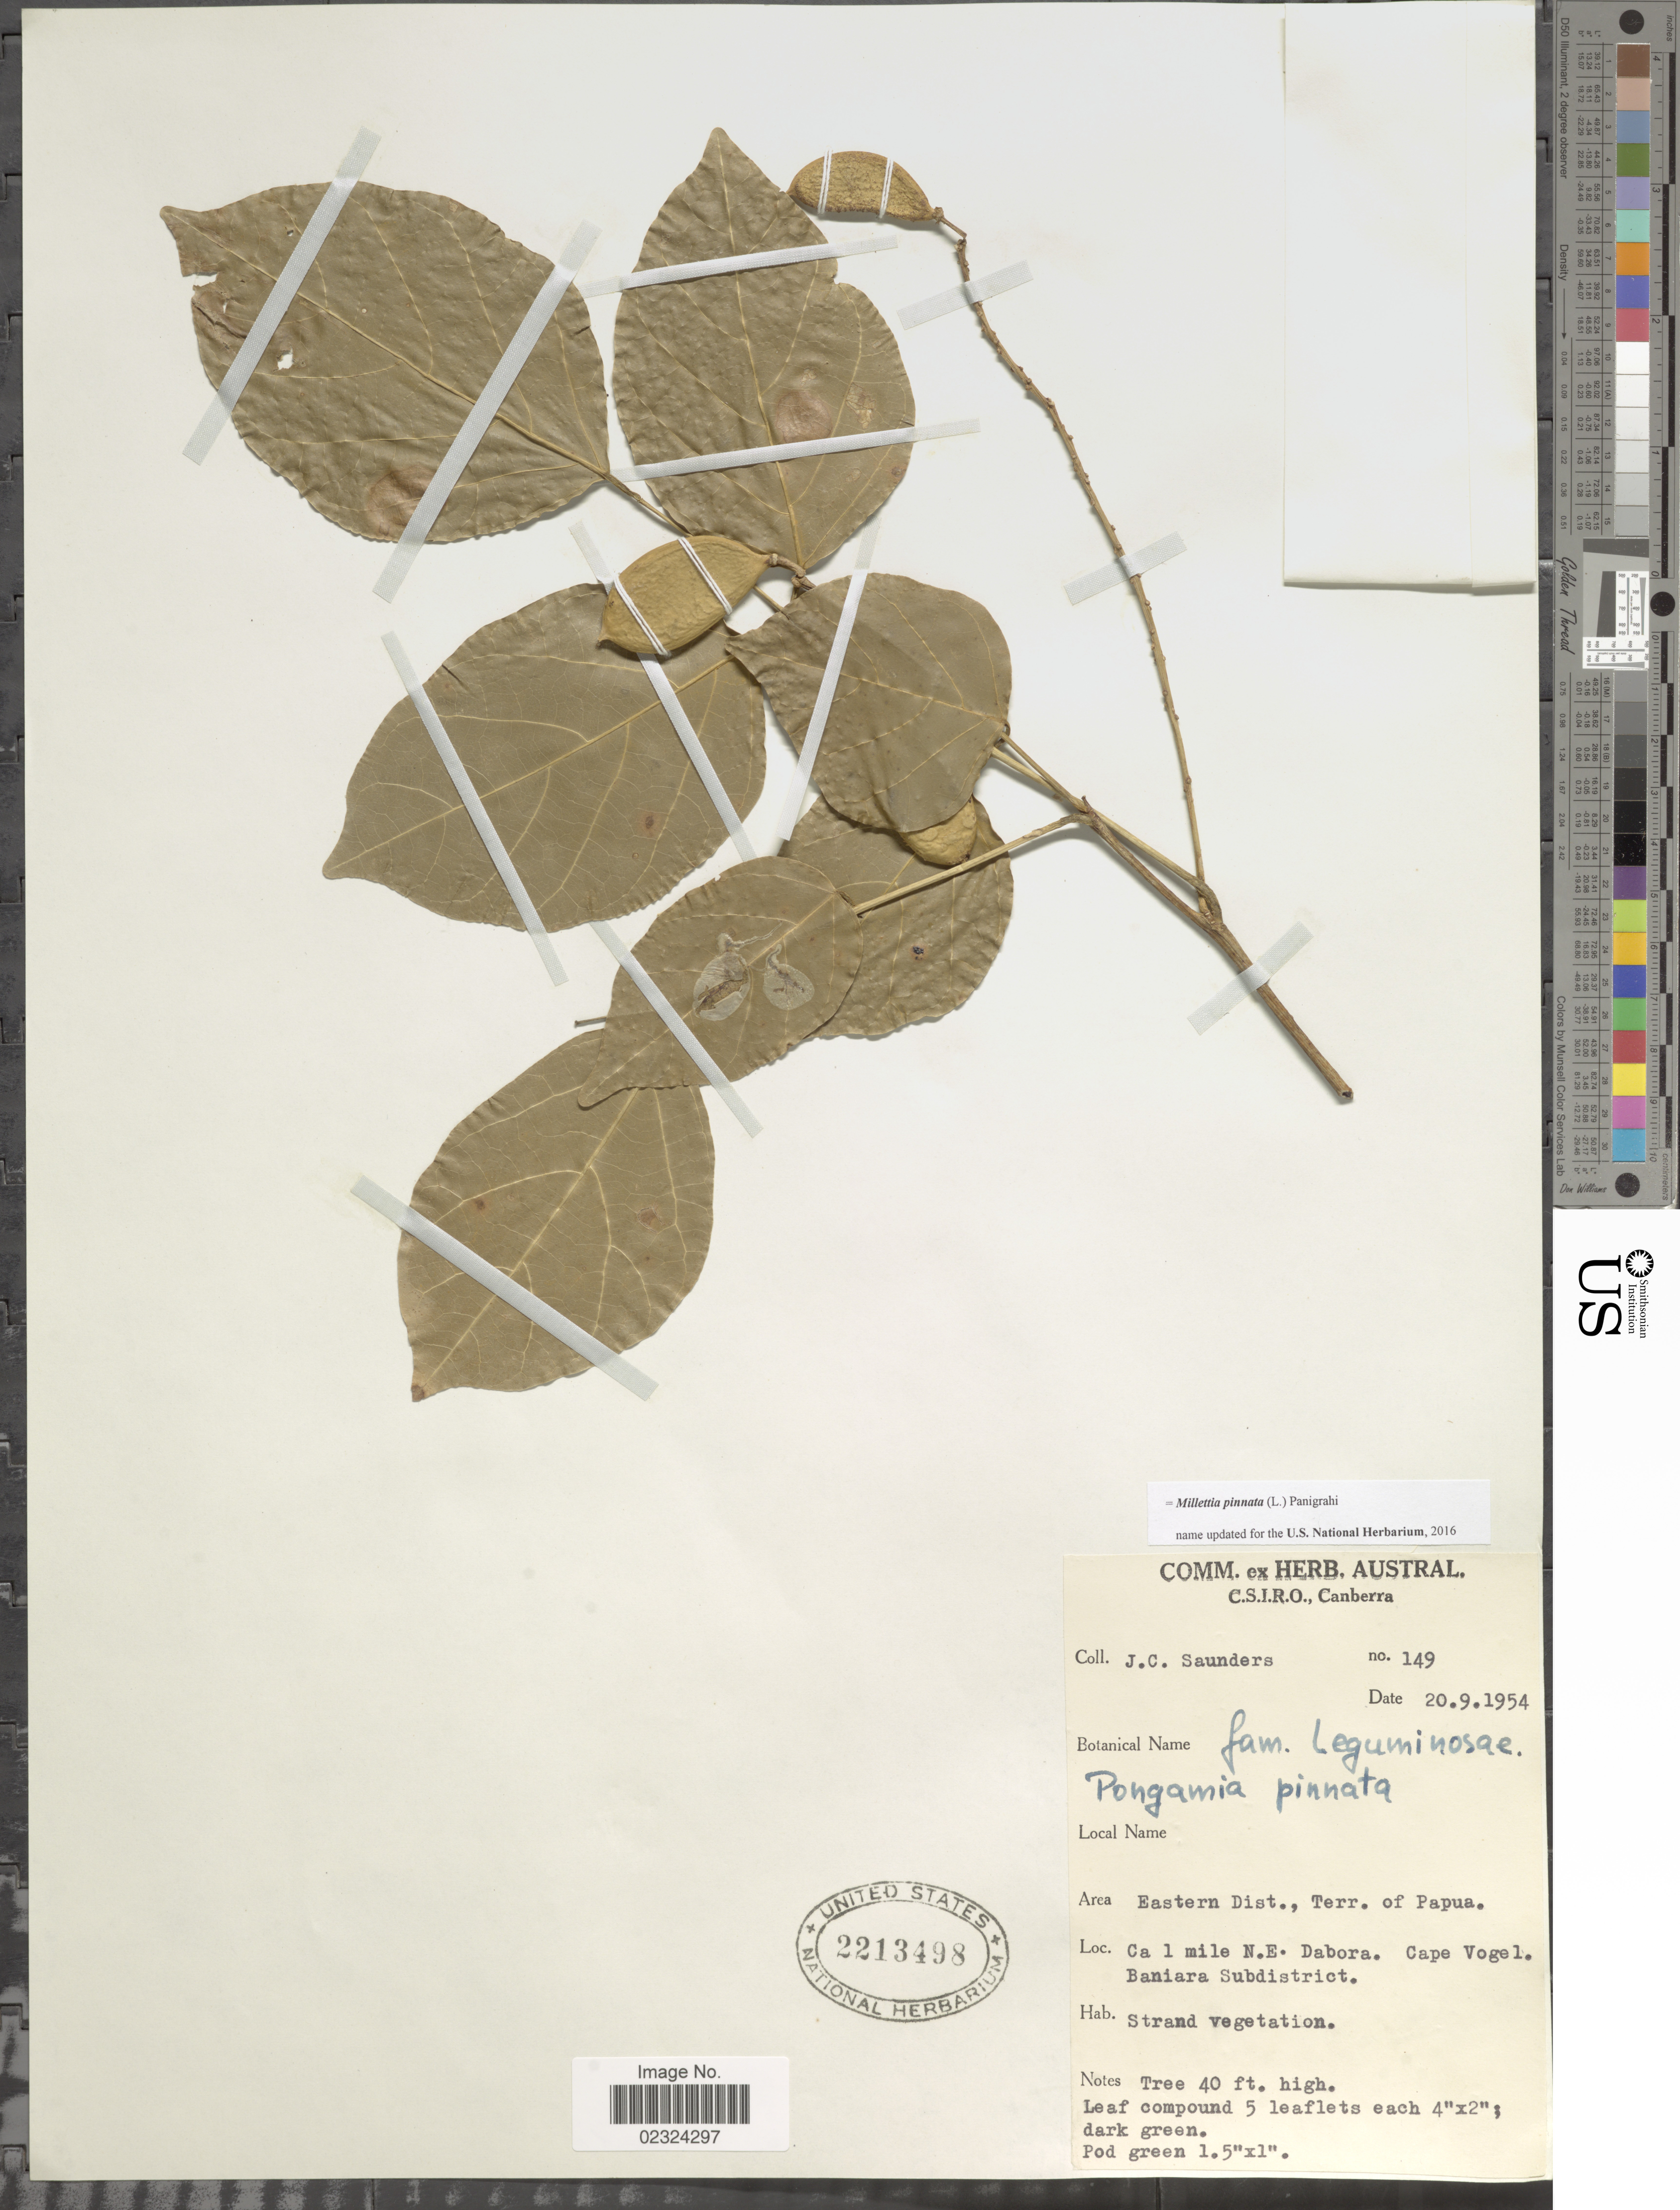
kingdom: Plantae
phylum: Tracheophyta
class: Magnoliopsida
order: Fabales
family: Fabaceae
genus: Millettia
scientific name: Millettia pinnata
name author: (L.) Panigrahi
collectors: J. C. Saunders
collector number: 149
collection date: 1954-09-20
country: Papua New Guinea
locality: Eastern Dist., Terr. of Papua. ca;. 1 mile N.E. Dabora. Cape Vogel. Baniara Subdistrict.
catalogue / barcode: US 2213498